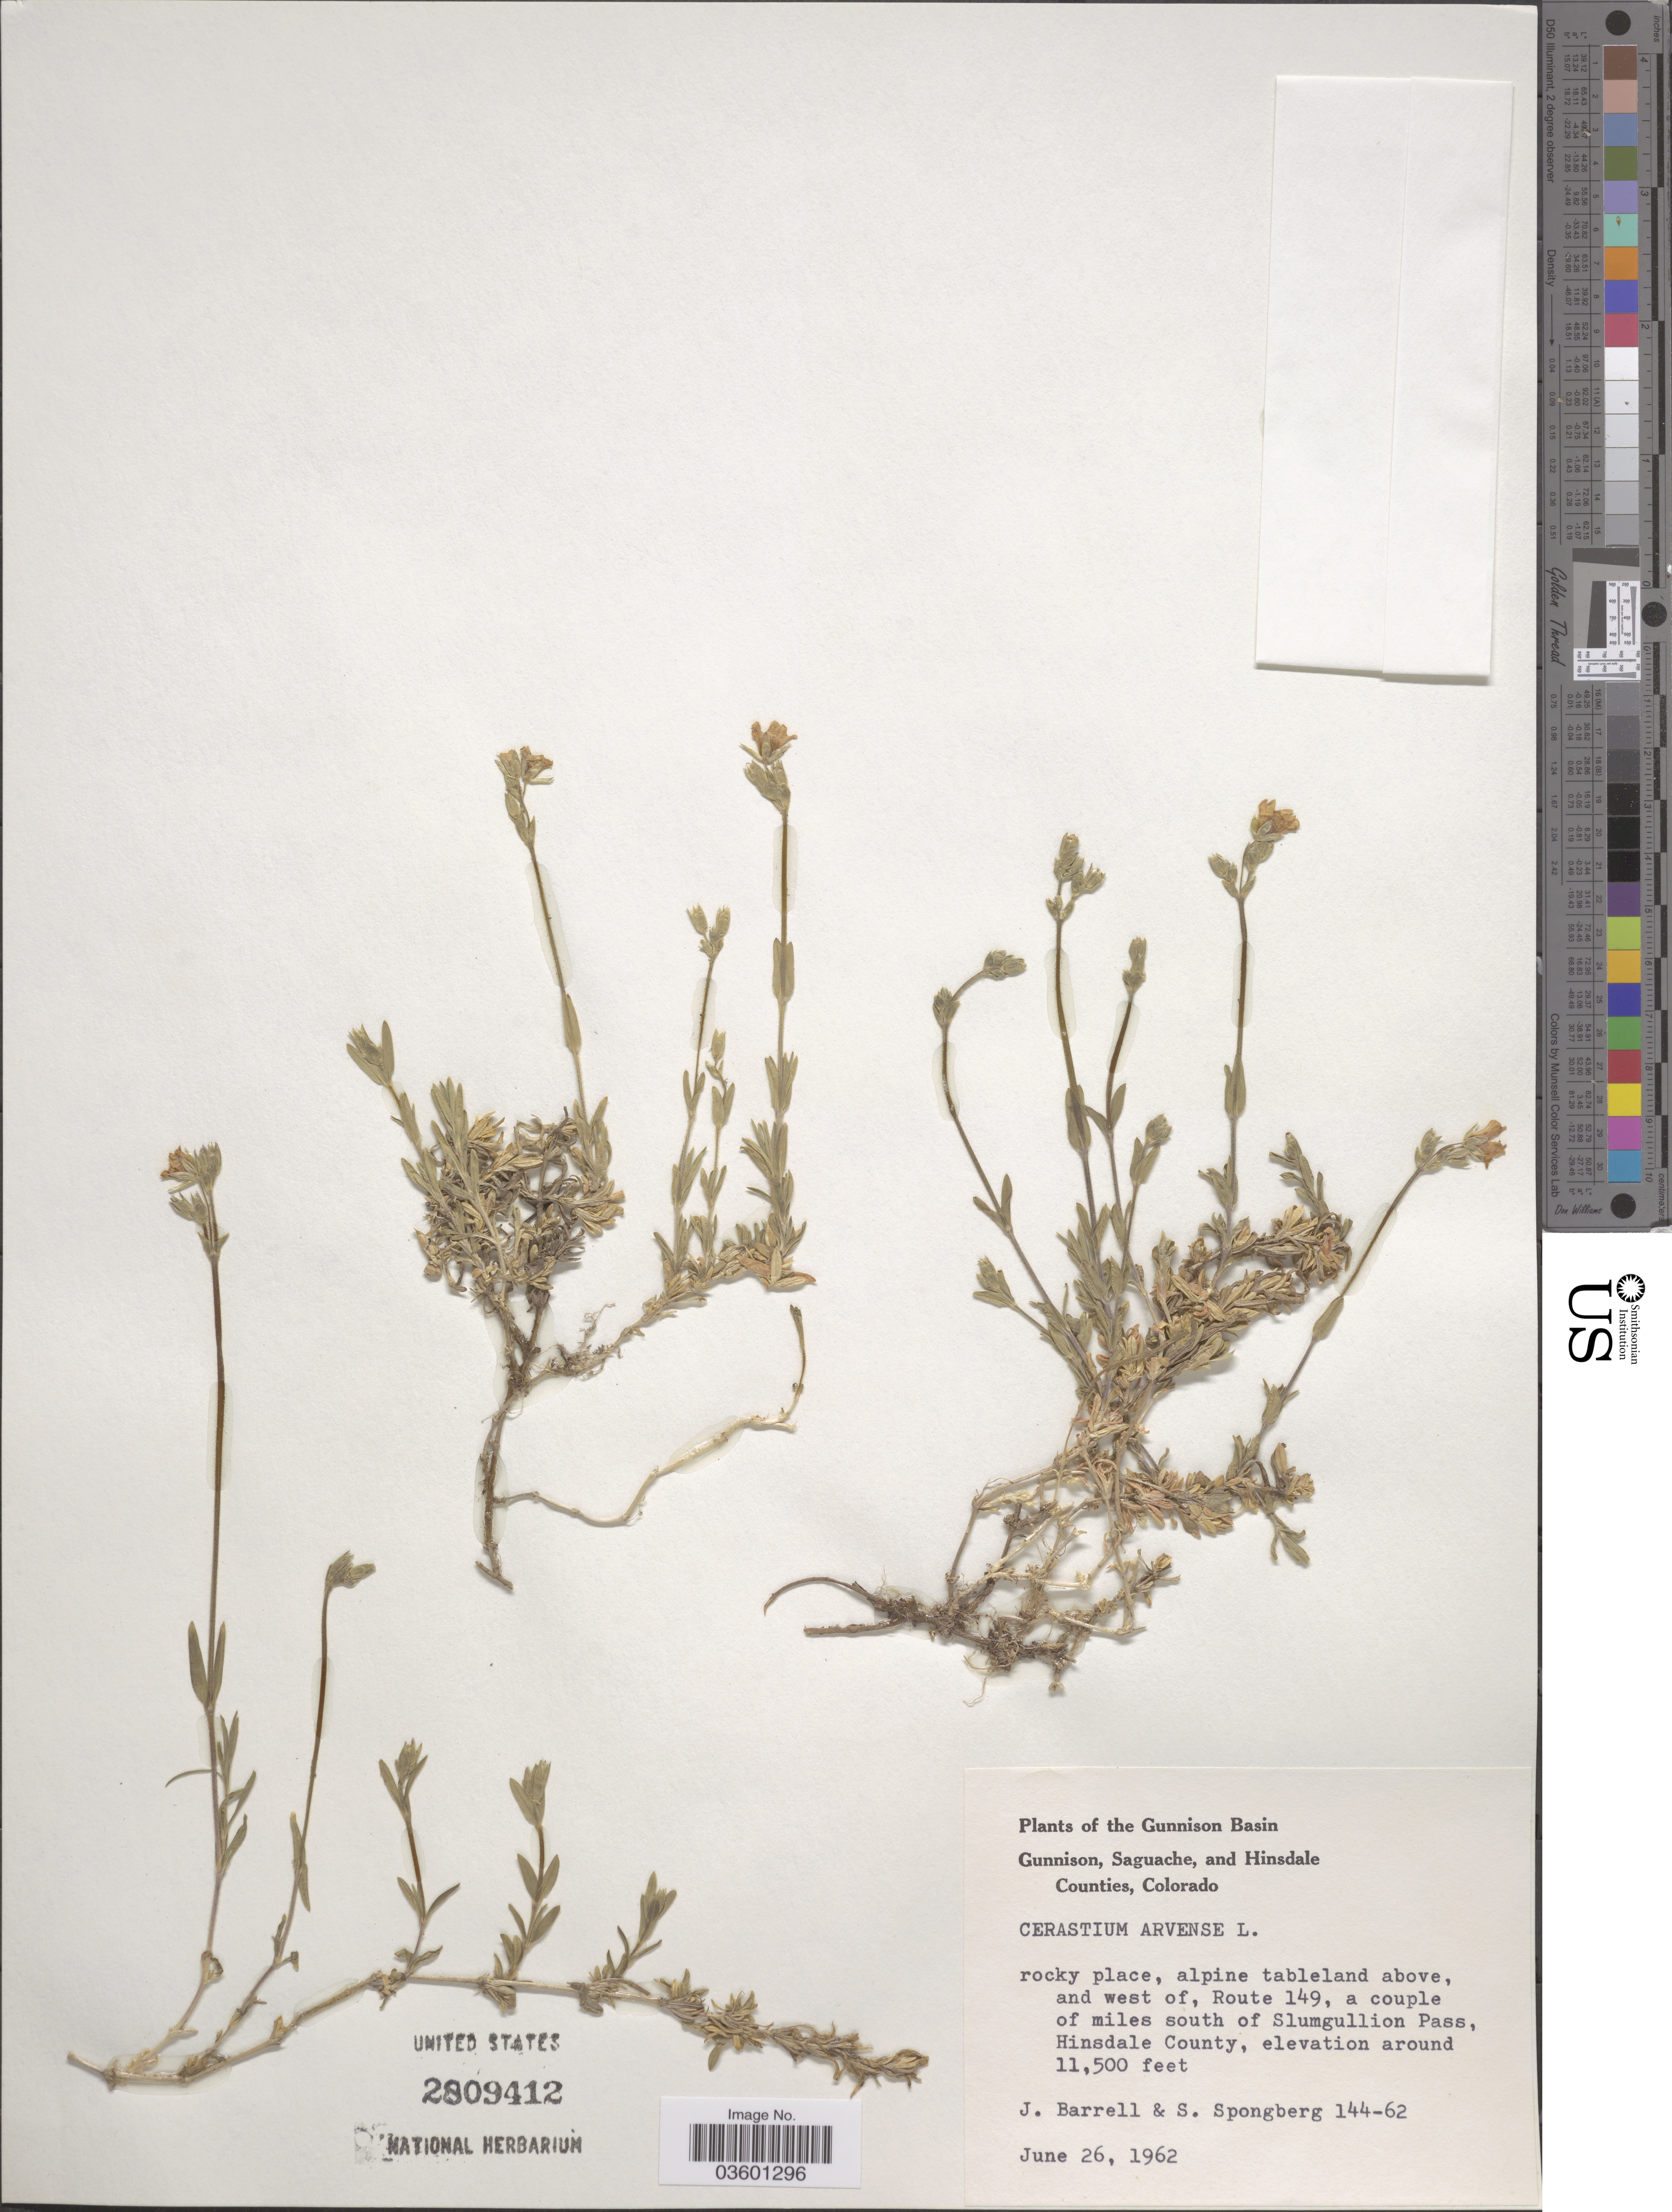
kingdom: Plantae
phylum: Tracheophyta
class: Magnoliopsida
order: Caryophyllales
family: Caryophyllaceae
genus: Cerastium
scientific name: Cerastium arvense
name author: L.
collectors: J. Barrell & S. A.Spongberg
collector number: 144-62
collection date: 1962-06-26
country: United States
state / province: Colorado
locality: Gunnison Basin. Hinsdale County. Rocky place, alpine tableland above, and west of, Route 149, a couple of miles south of Slumgullion Pass.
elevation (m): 3505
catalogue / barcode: US 2809412